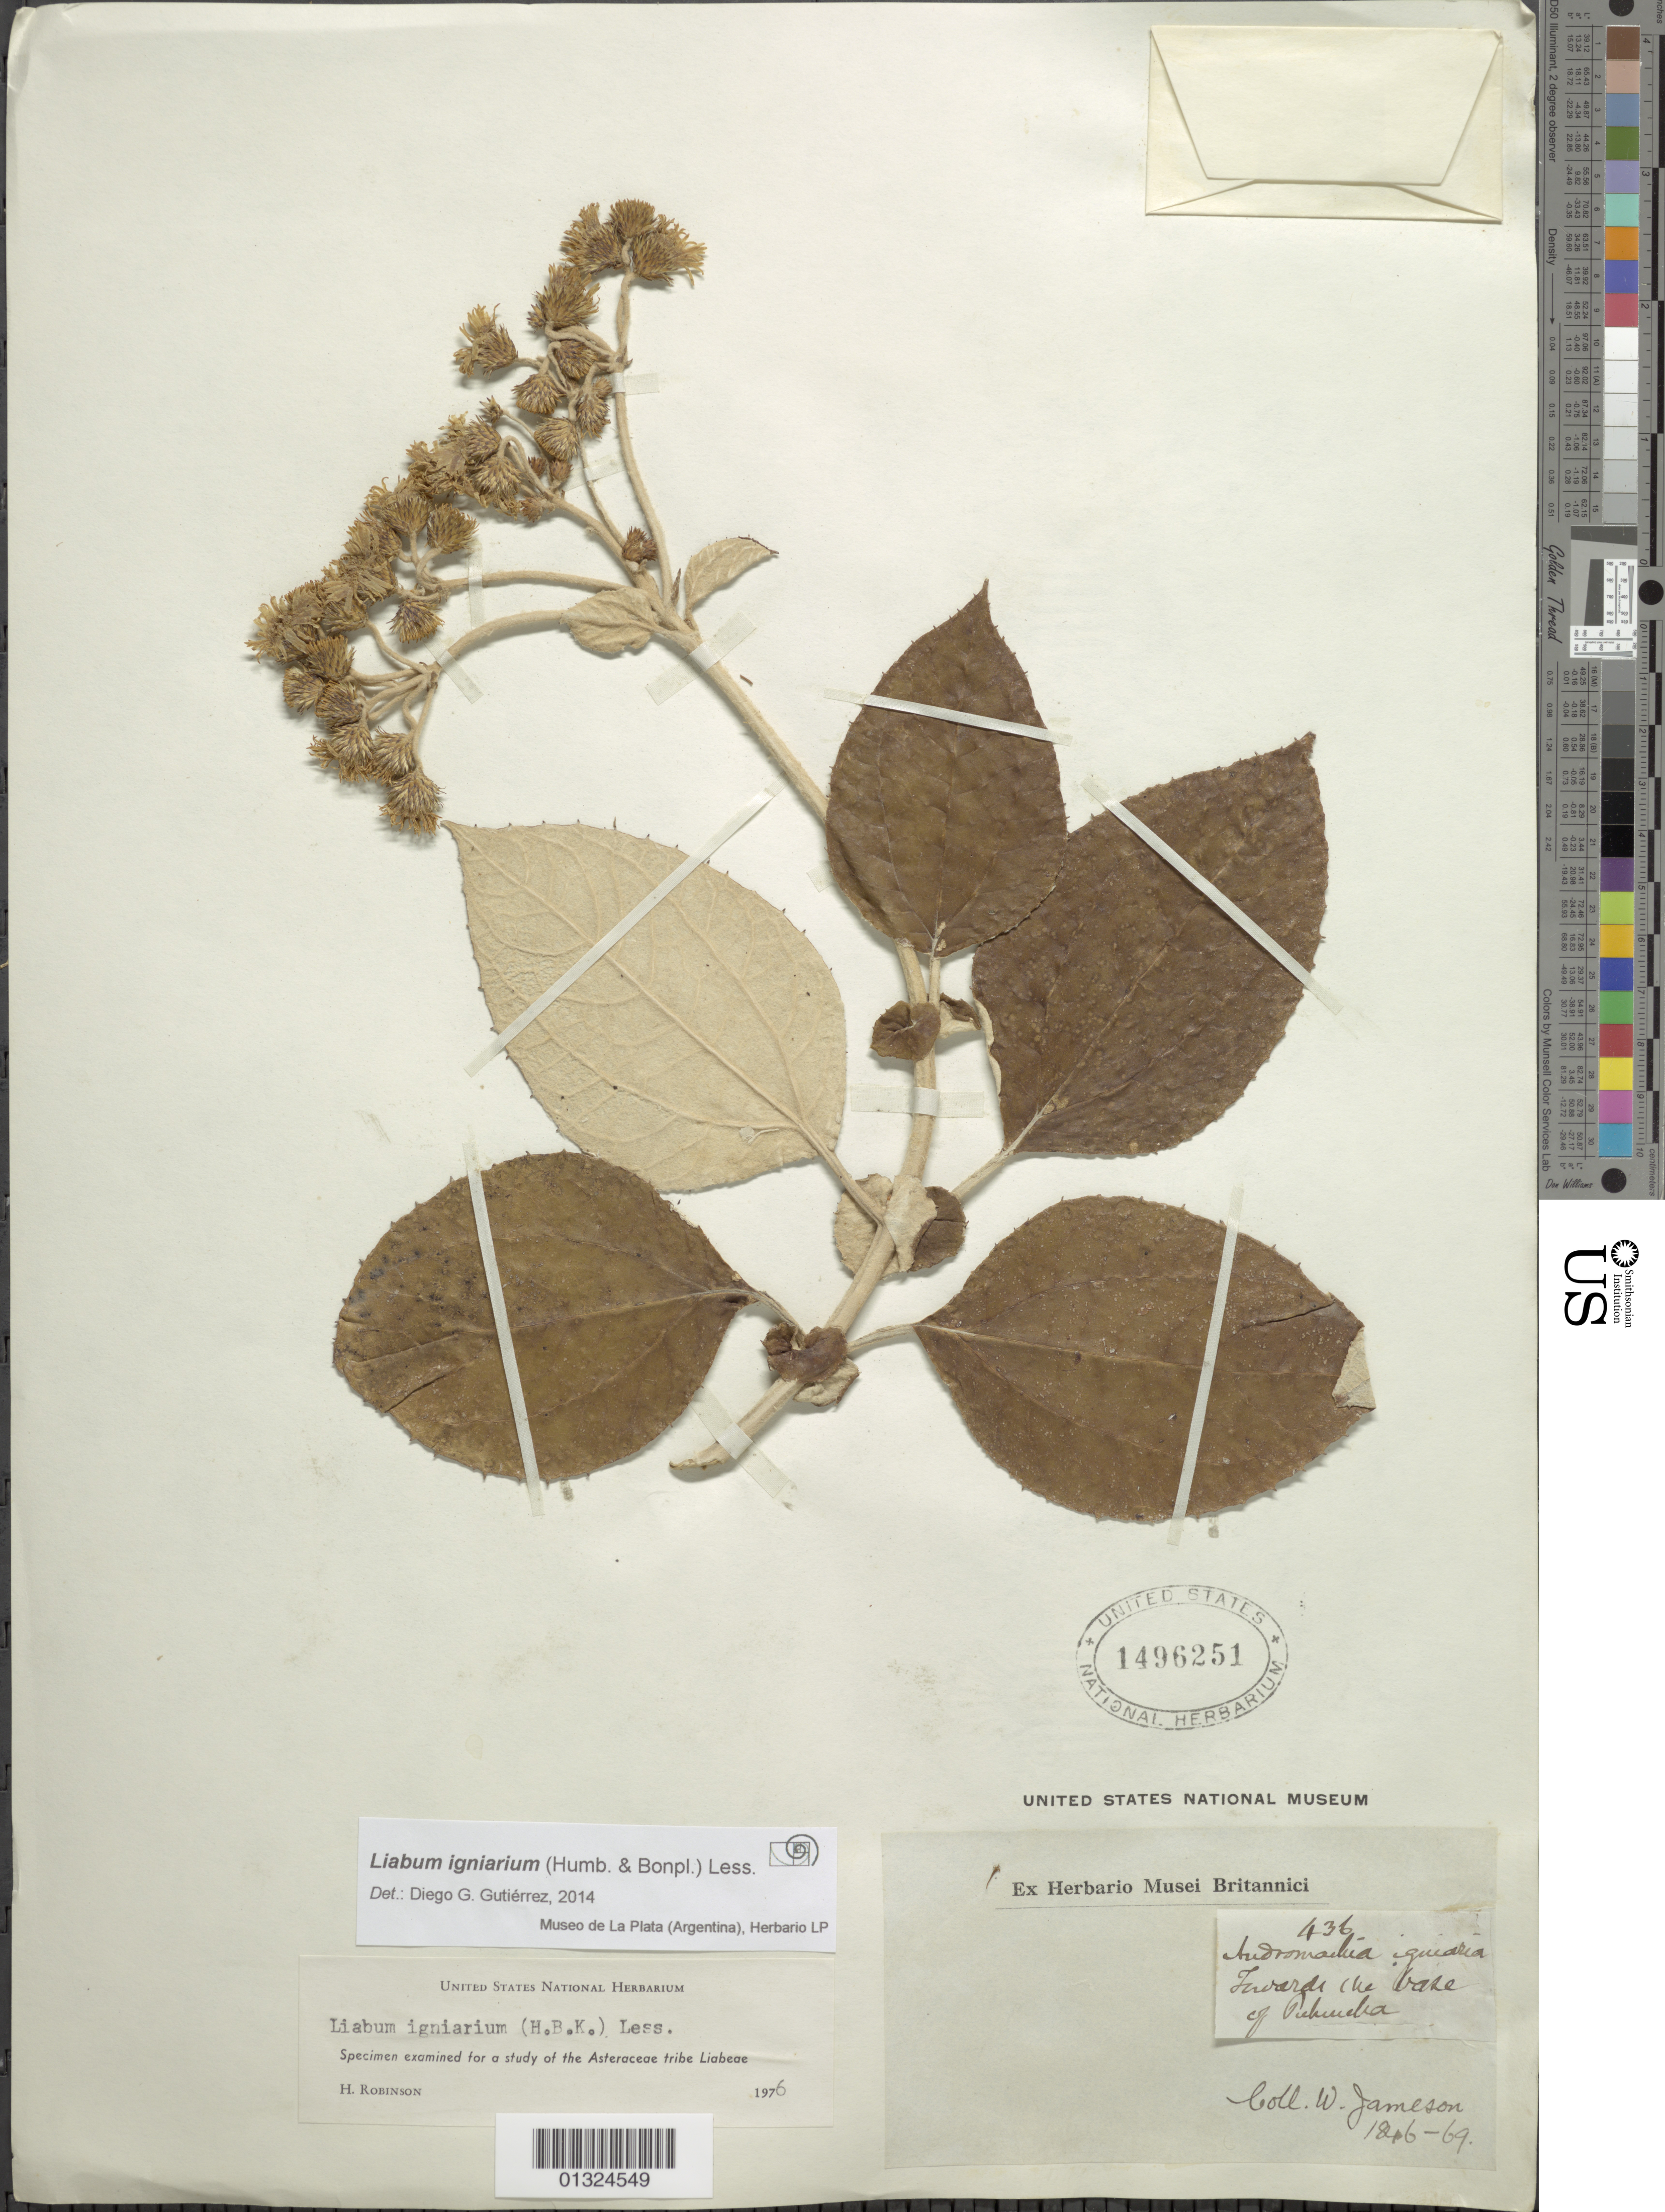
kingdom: Plantae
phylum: Tracheophyta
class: Magnoliopsida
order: Asterales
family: Asteraceae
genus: Liabum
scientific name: Liabum igniarium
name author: Less.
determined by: Gutierrez, D. G.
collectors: W. Jameson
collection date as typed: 1846-69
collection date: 1846/1869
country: Ecuador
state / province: Pichincha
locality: Quito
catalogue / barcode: US 1496251